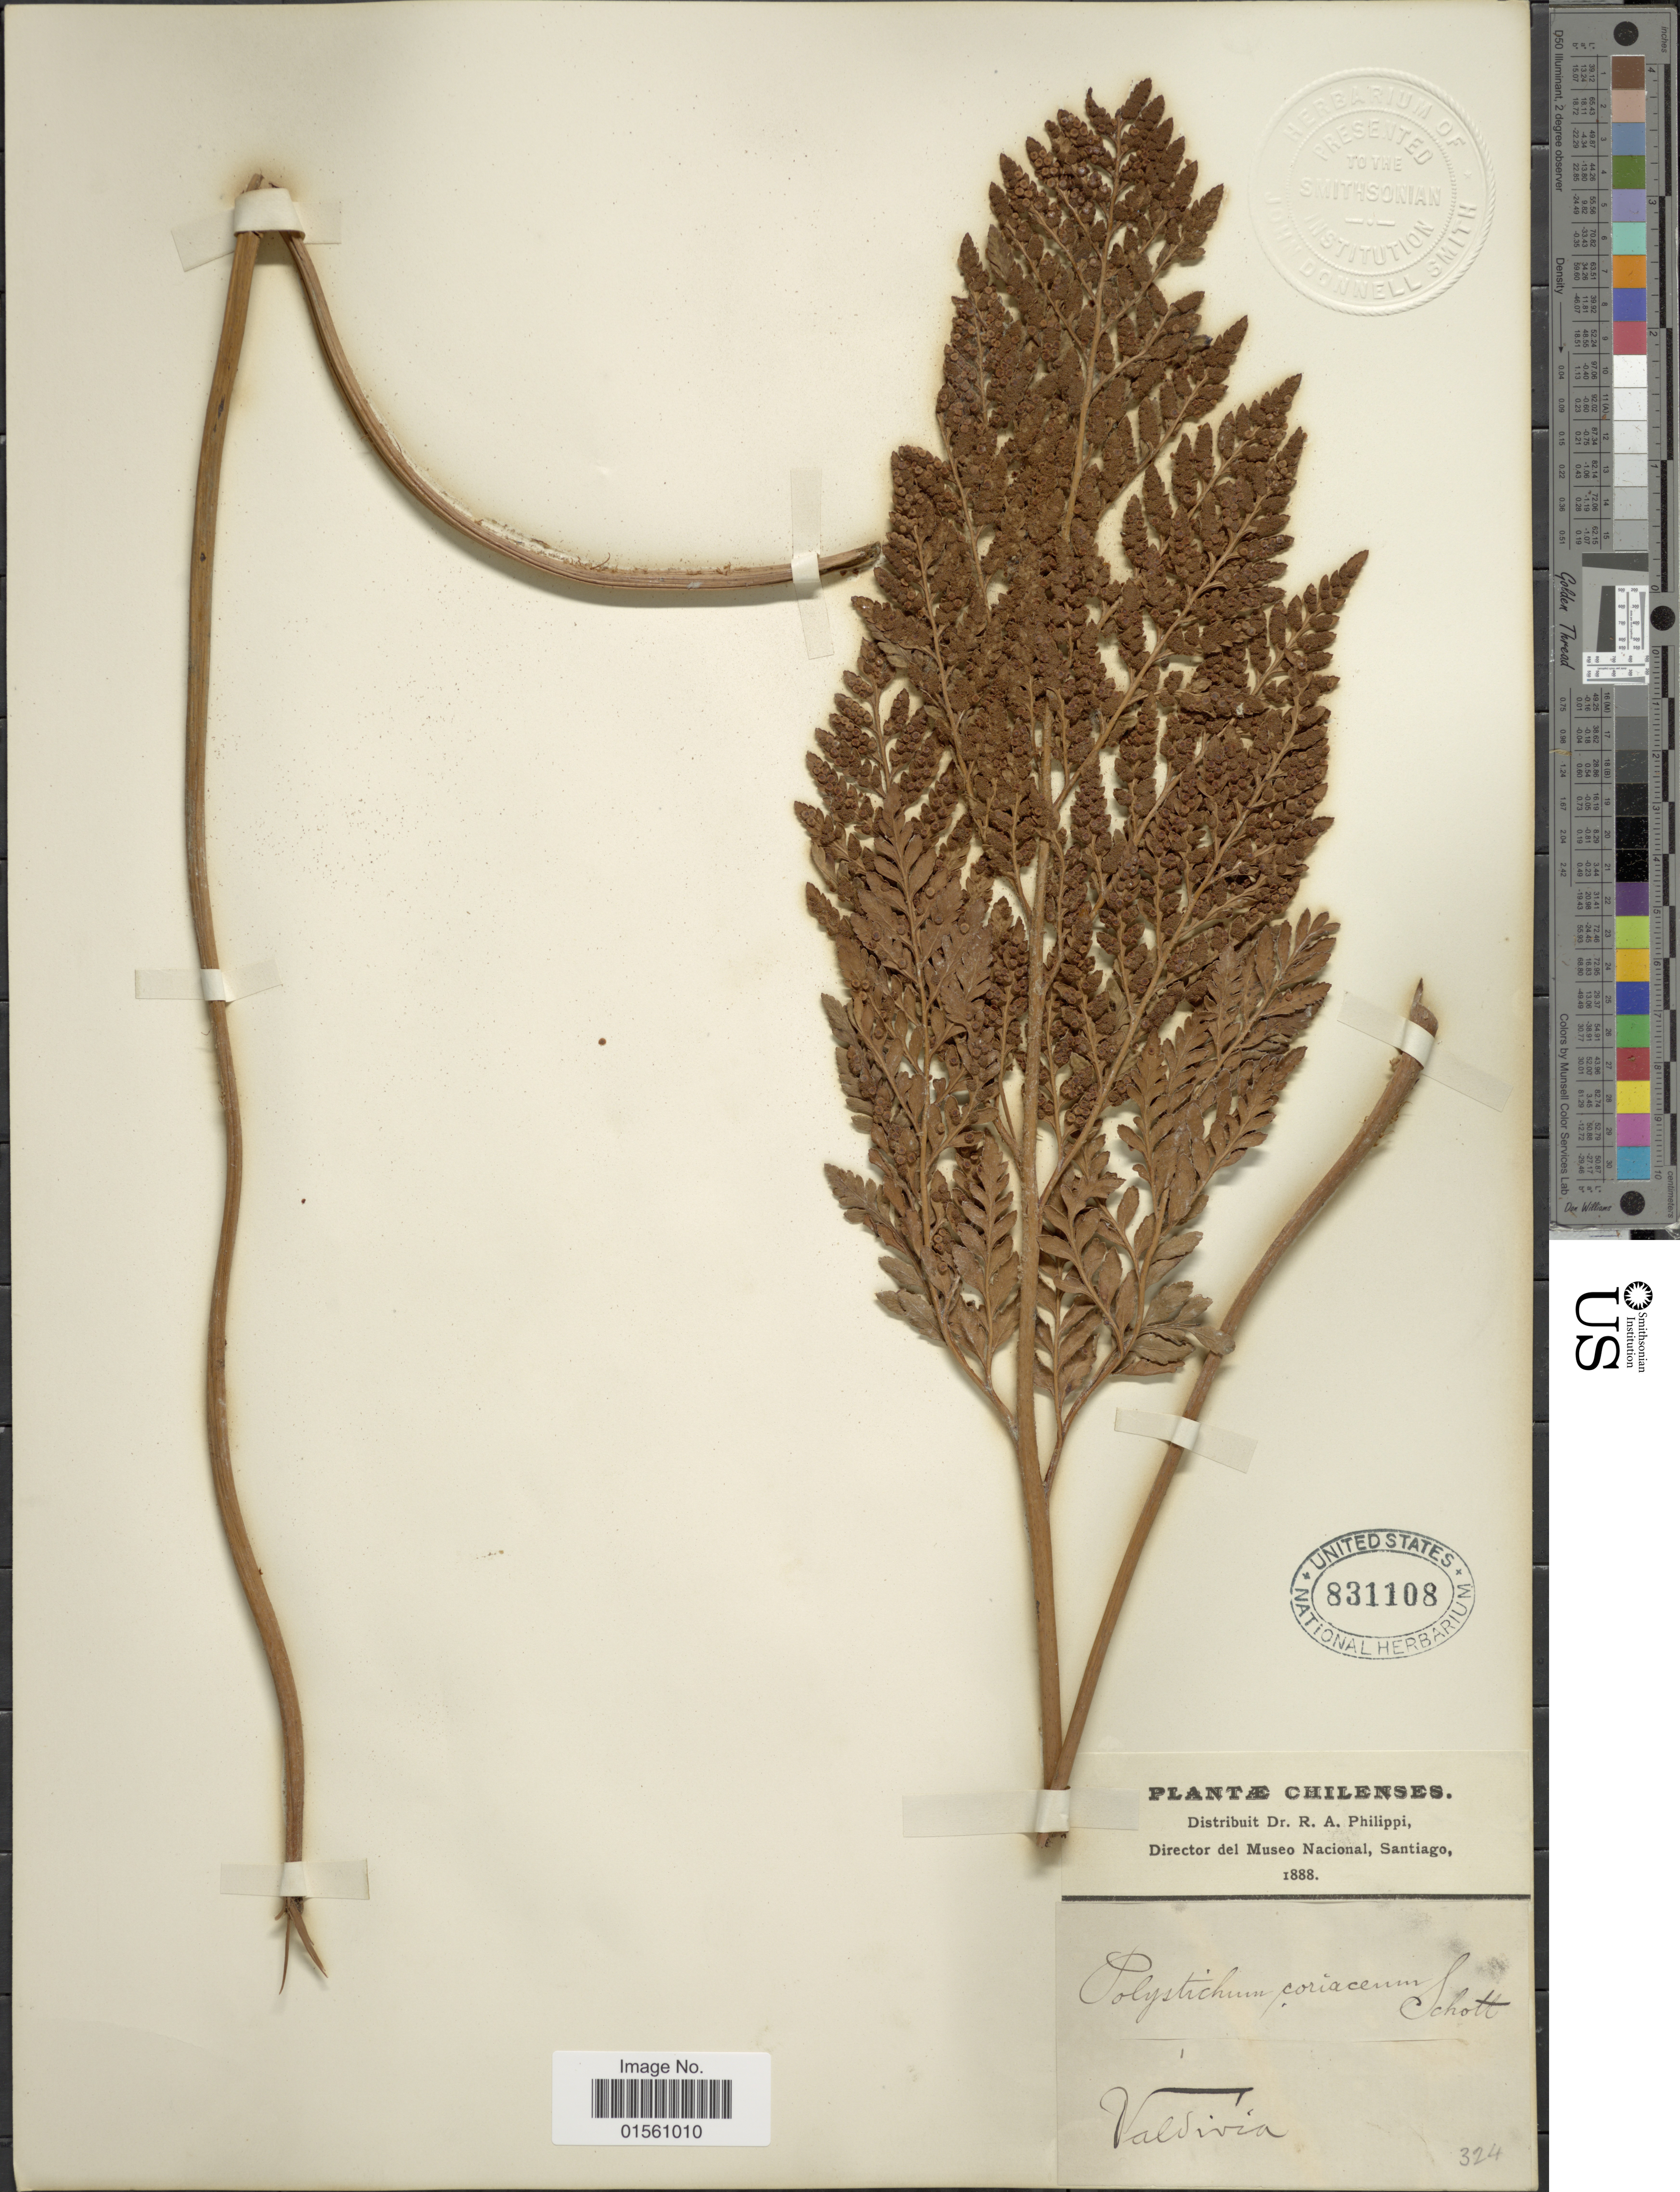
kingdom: Plantae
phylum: Tracheophyta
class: Polypodiopsida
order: Polypodiales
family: Dryopteridaceae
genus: Rumohra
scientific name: Rumohra adiantiformis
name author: (G. Forst.) Ching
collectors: R. A. Philippi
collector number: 324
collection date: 1888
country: Chile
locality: Chilenses, Valdivia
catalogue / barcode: US 31108